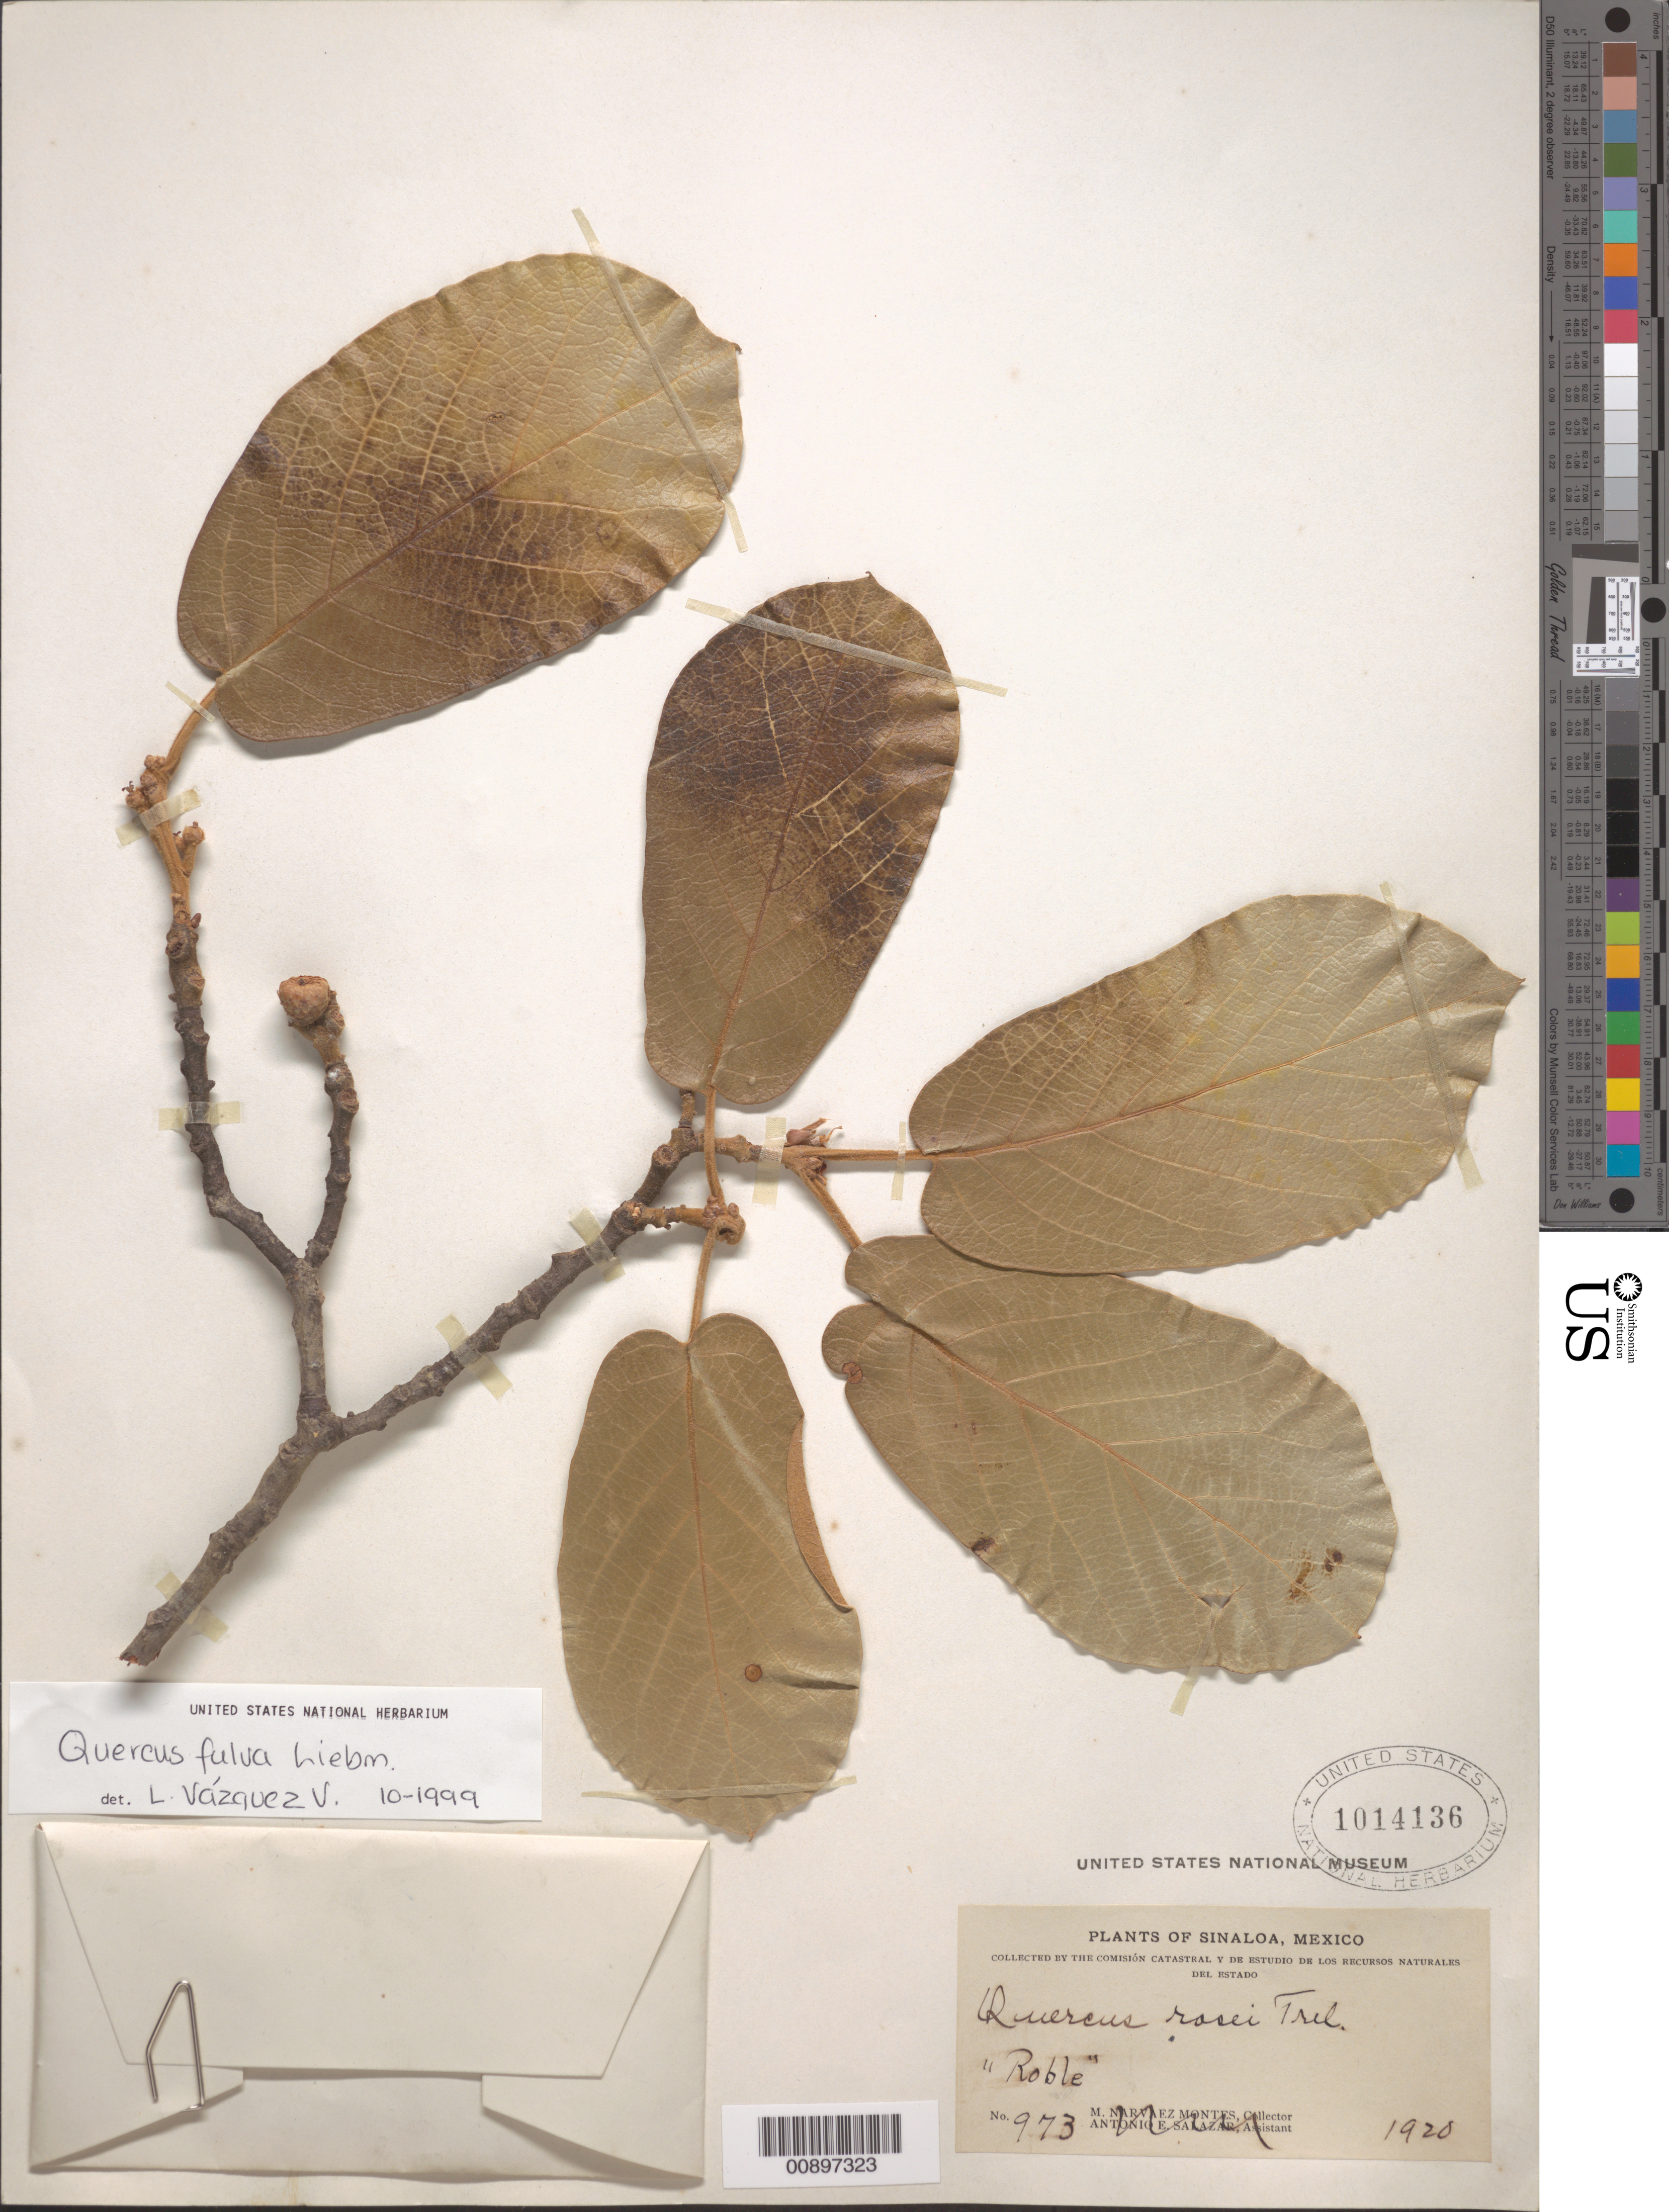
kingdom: Plantae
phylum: Tracheophyta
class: Magnoliopsida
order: Fagales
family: Fagaceae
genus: Quercus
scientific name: Quercus fulva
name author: Liebm.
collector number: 973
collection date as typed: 1920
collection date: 1920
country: Mexico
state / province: Sinaloa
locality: Sinaloa.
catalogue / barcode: US 1014136